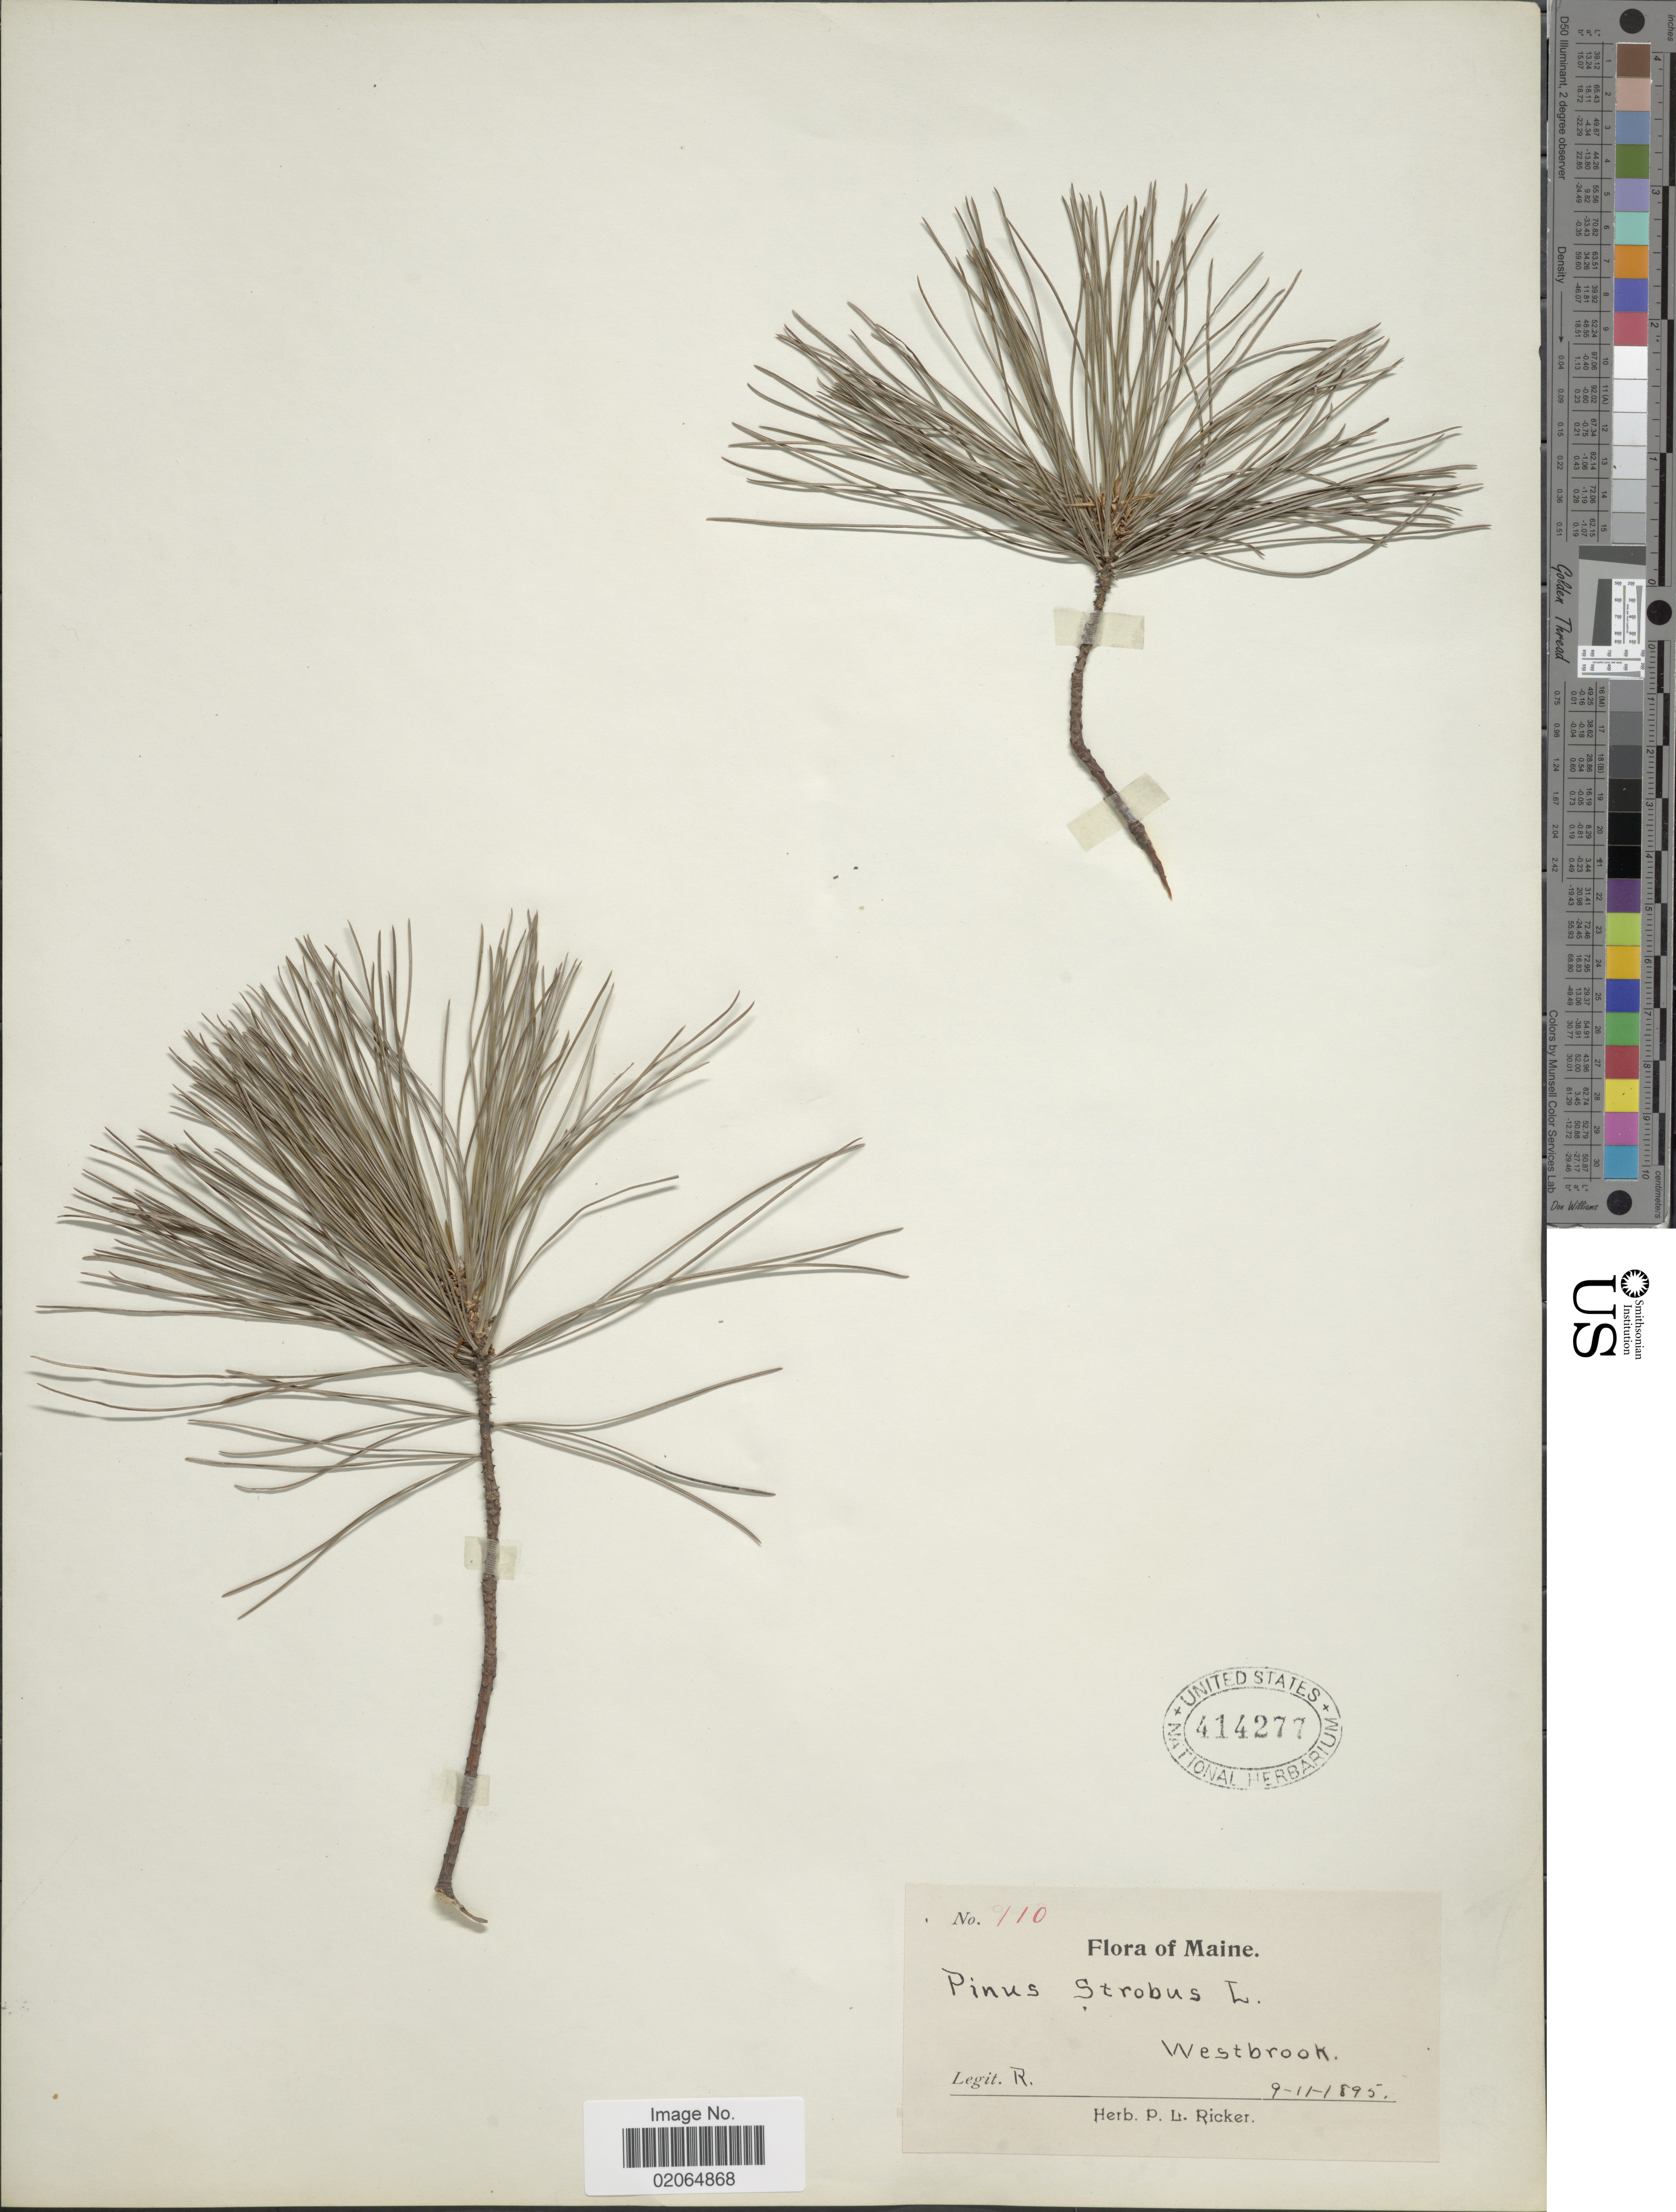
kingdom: Plantae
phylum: Tracheophyta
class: Pinopsida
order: Pinales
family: Pinaceae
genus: Pinus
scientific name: Pinus strobus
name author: L.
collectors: P. Ricker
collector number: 110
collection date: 1895-09-11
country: United States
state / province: Maine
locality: Westbrook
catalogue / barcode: US 414277